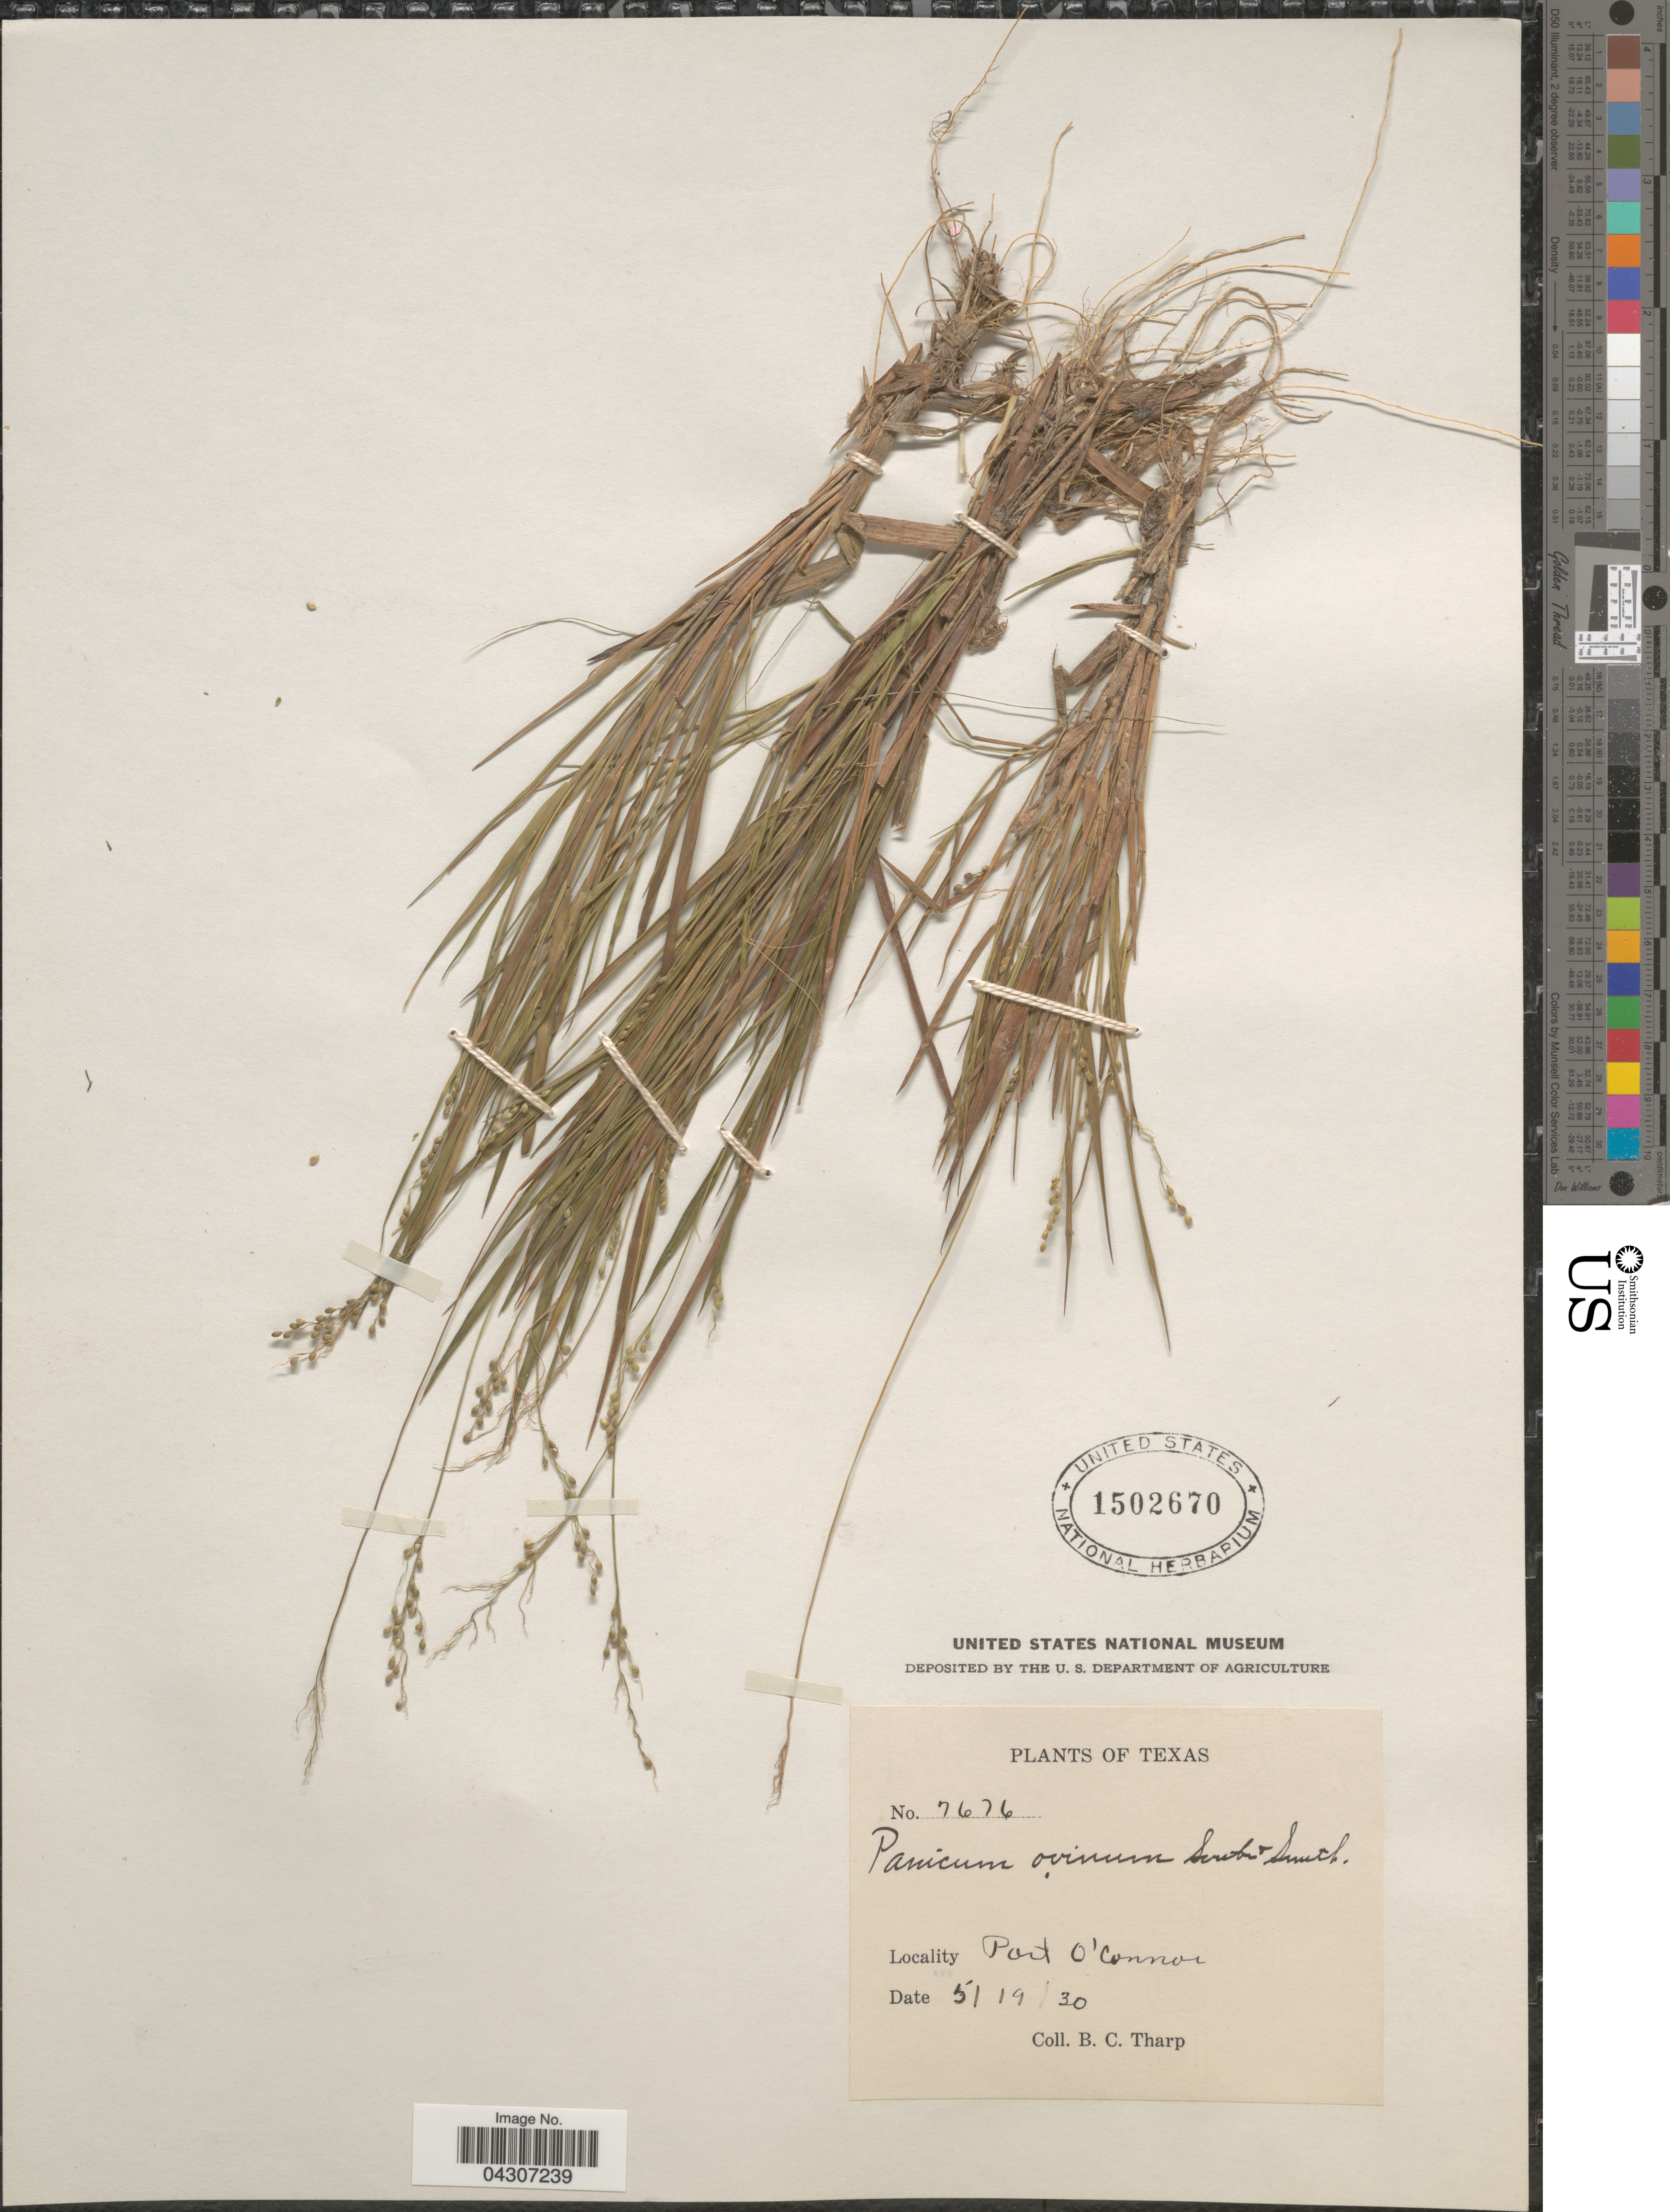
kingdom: Plantae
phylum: Tracheophyta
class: Liliopsida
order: Poales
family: Poaceae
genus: Dichanthelium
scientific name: Dichanthelium aciculare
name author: (Desv. ex Poir.) Gould & C.A. Clark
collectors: B. C. Tharp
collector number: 7676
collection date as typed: Transcribed d/m/y: 19/5/30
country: United States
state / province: Texas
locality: Port O'Connor.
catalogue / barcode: US 1502670